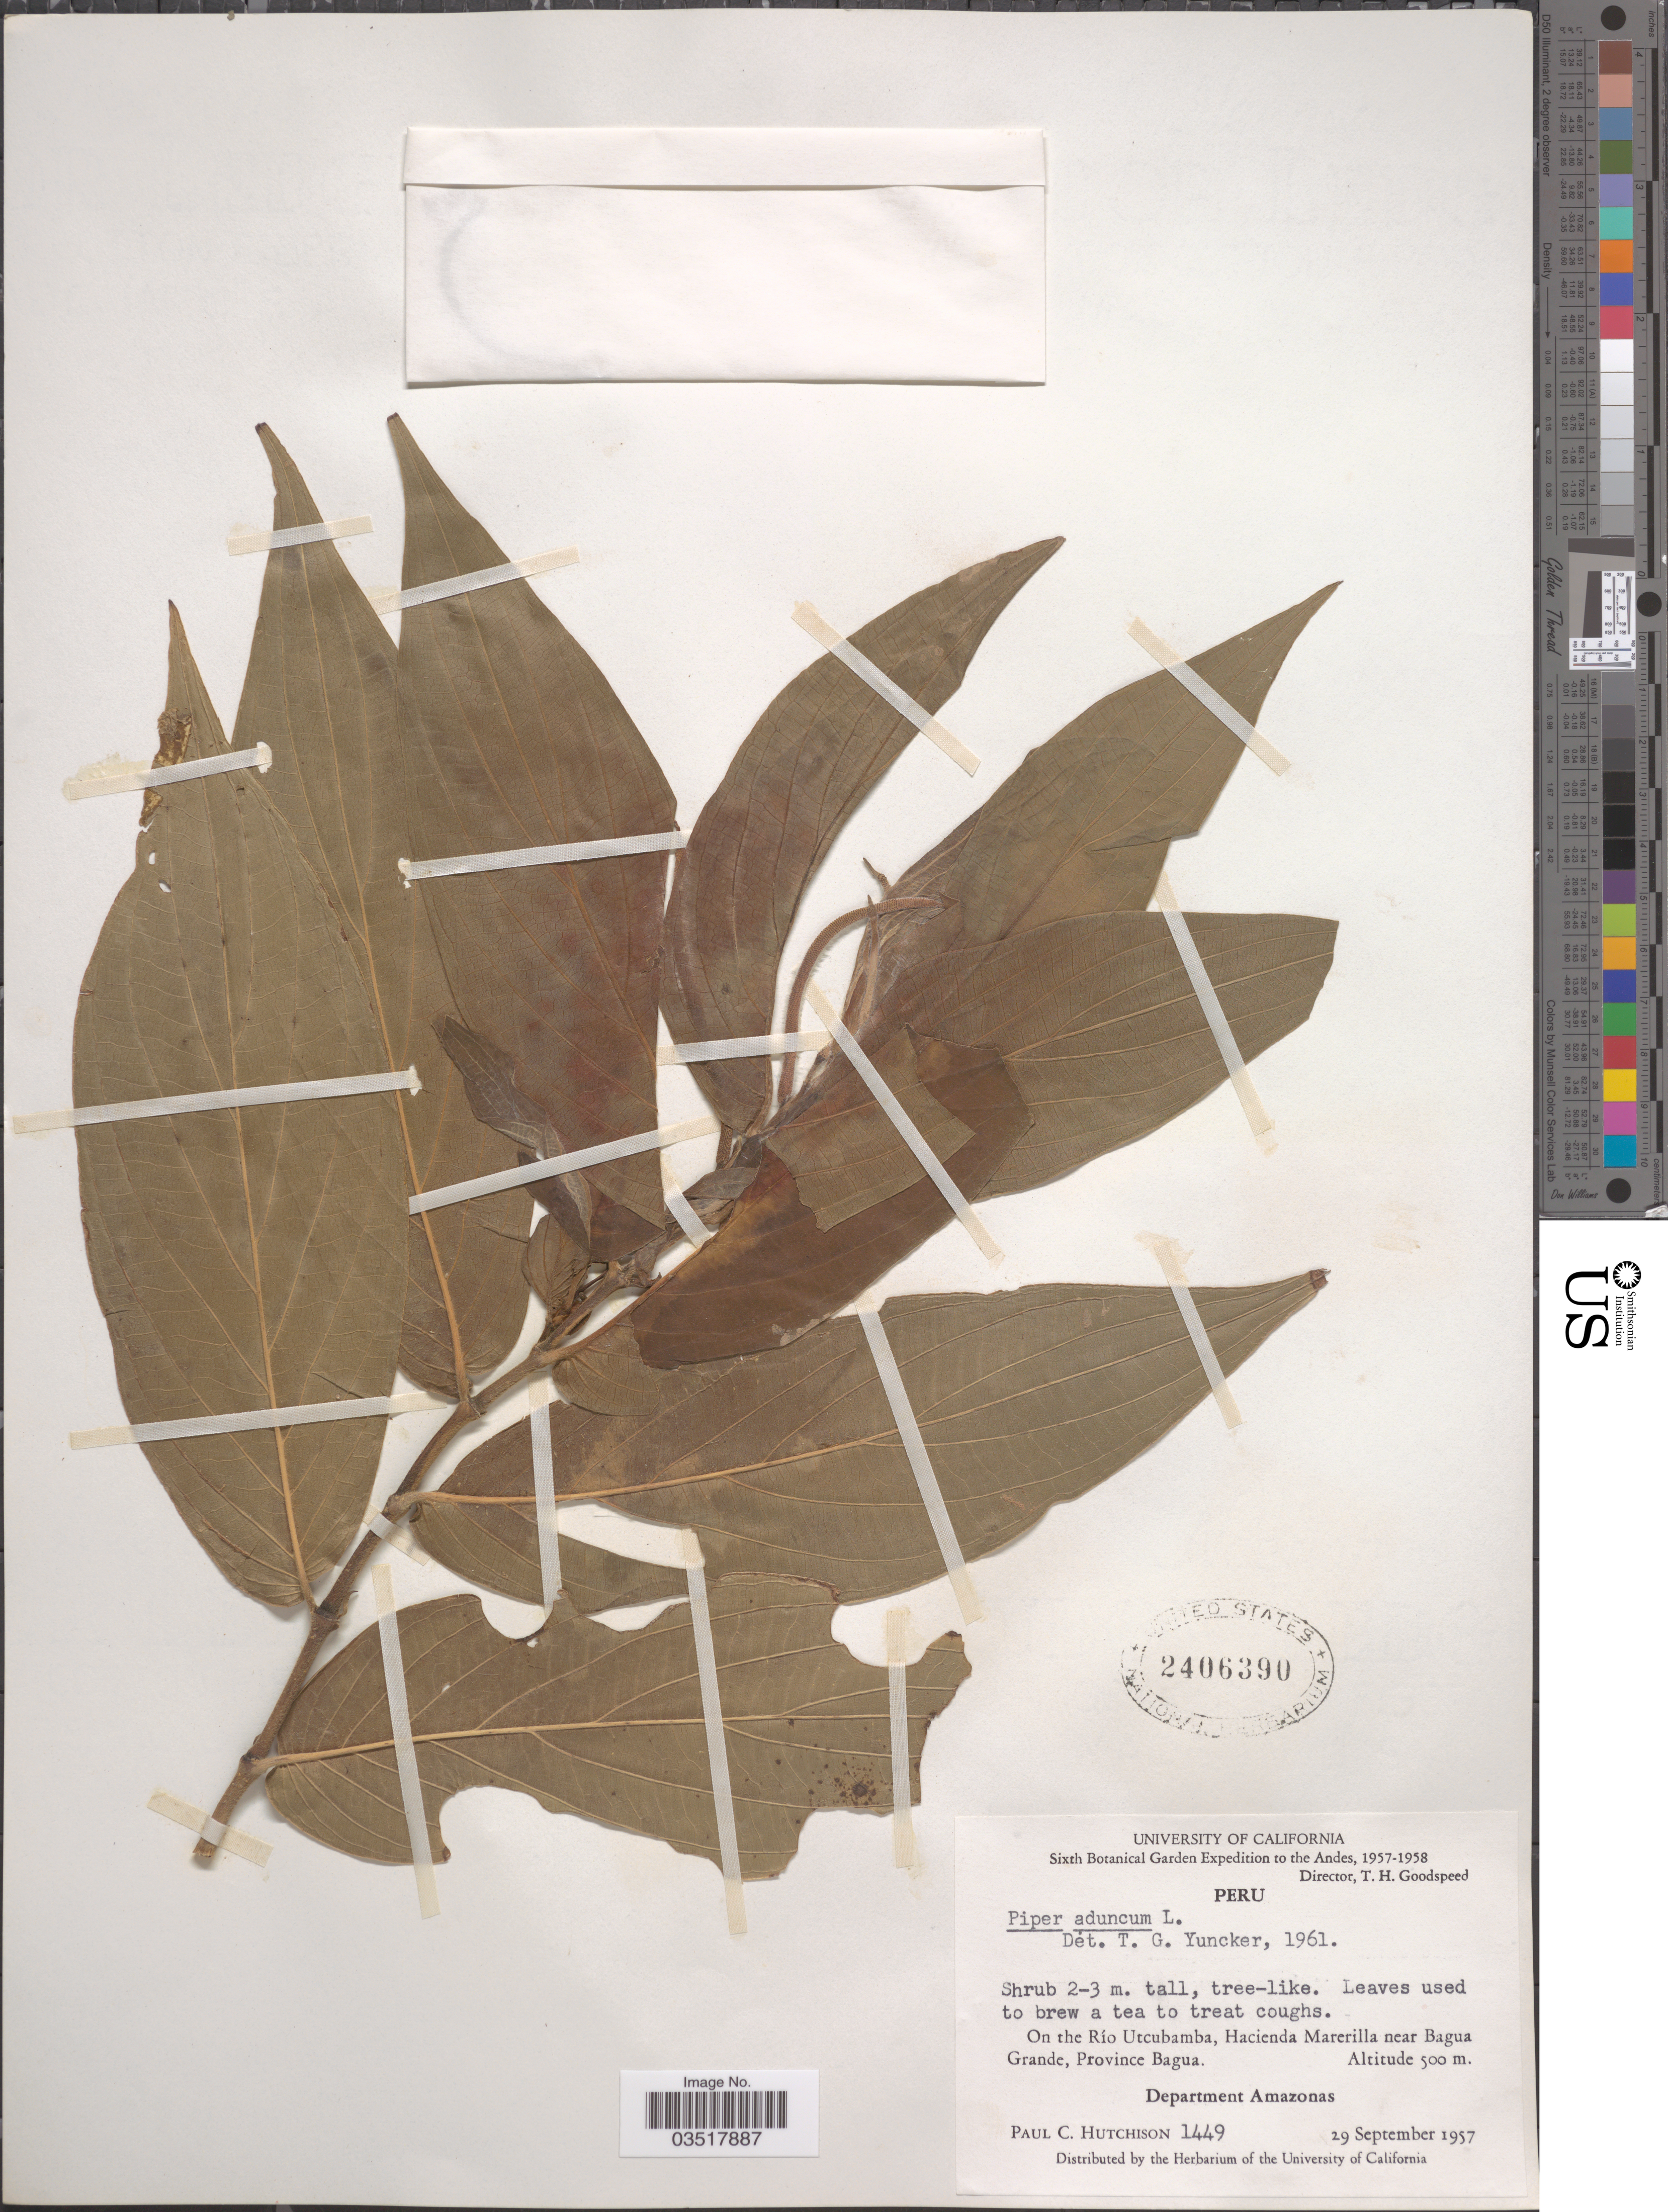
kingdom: Plantae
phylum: Tracheophyta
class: Magnoliopsida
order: Piperales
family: Piperaceae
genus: Piper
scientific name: Piper aduncum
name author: L.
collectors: P. C. Hutchison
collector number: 1449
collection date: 1957-09-29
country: Peru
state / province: Amazonas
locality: On the Río Utcubamba, Hacienda Marerilla near Bagua Grande, Province Bagua. Department Amazonas.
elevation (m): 500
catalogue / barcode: US 2406390